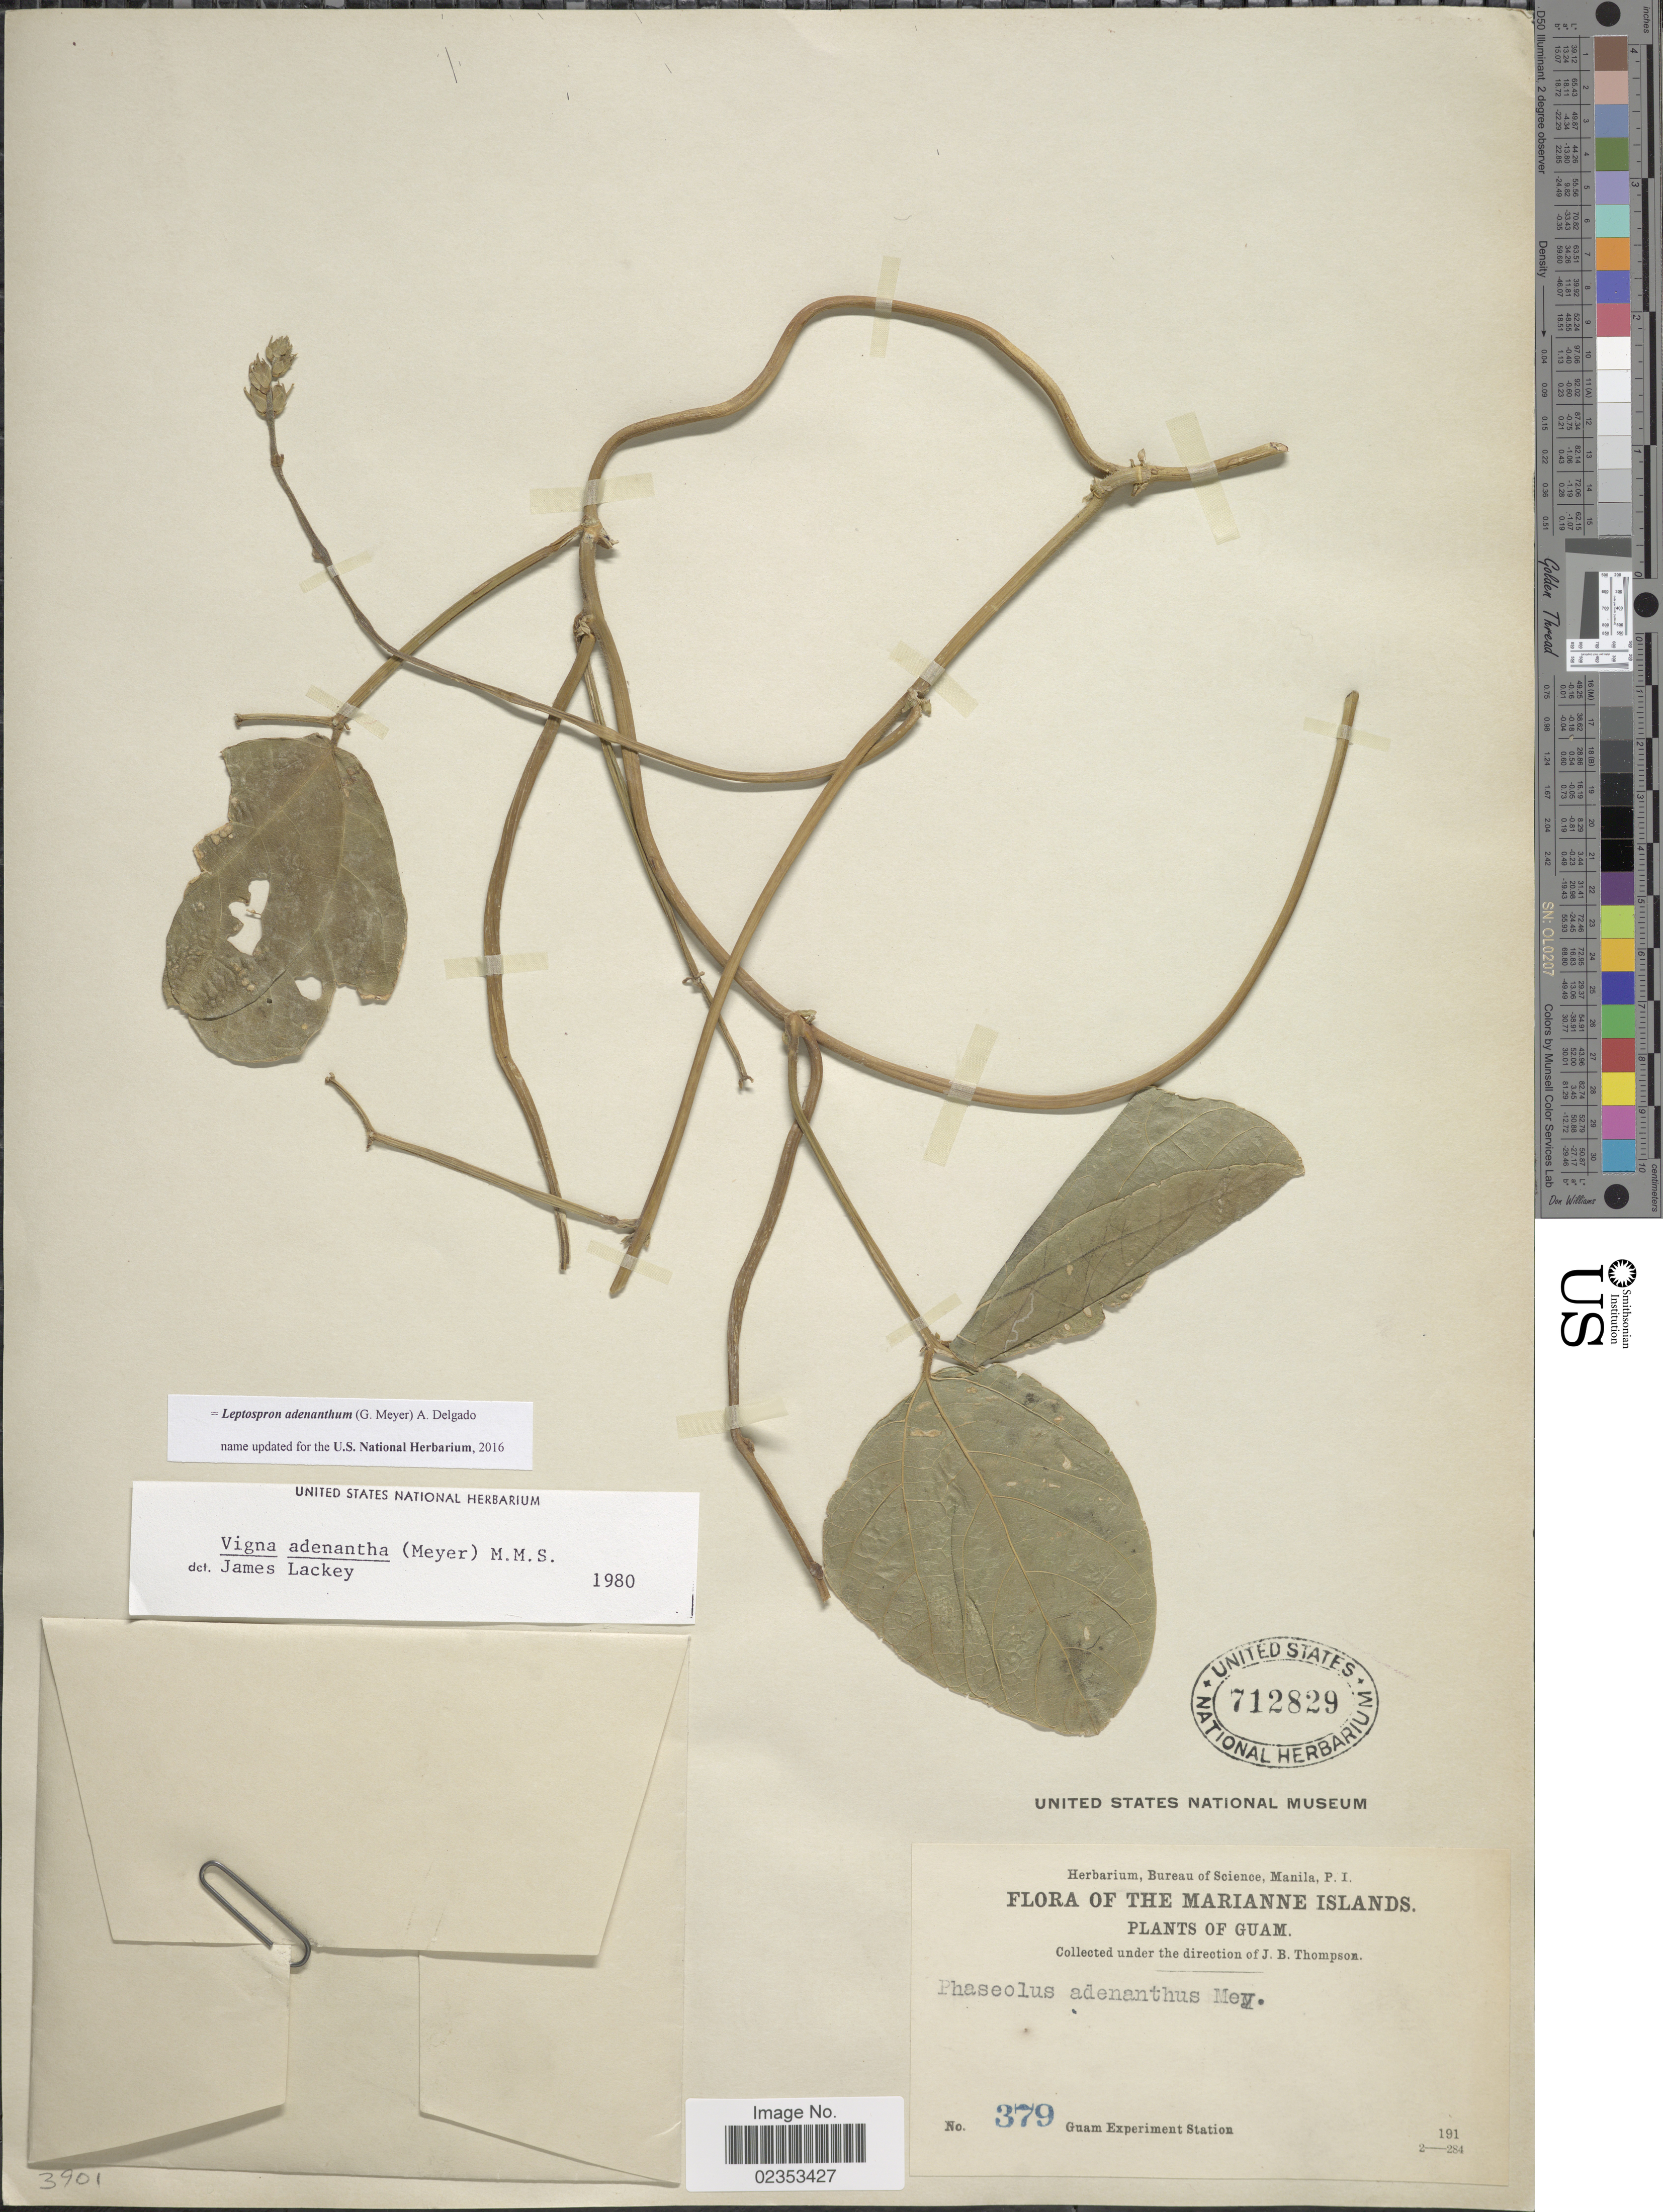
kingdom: Plantae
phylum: Tracheophyta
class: Magnoliopsida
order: Fabales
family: Fabaceae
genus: Leptospron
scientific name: Leptospron adenanthum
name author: (G. Mey.) A. Delgado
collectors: J. B. Thompson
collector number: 379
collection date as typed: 191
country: Guam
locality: The Mariannae Islands, Guam Experiment Station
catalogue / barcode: US 712829